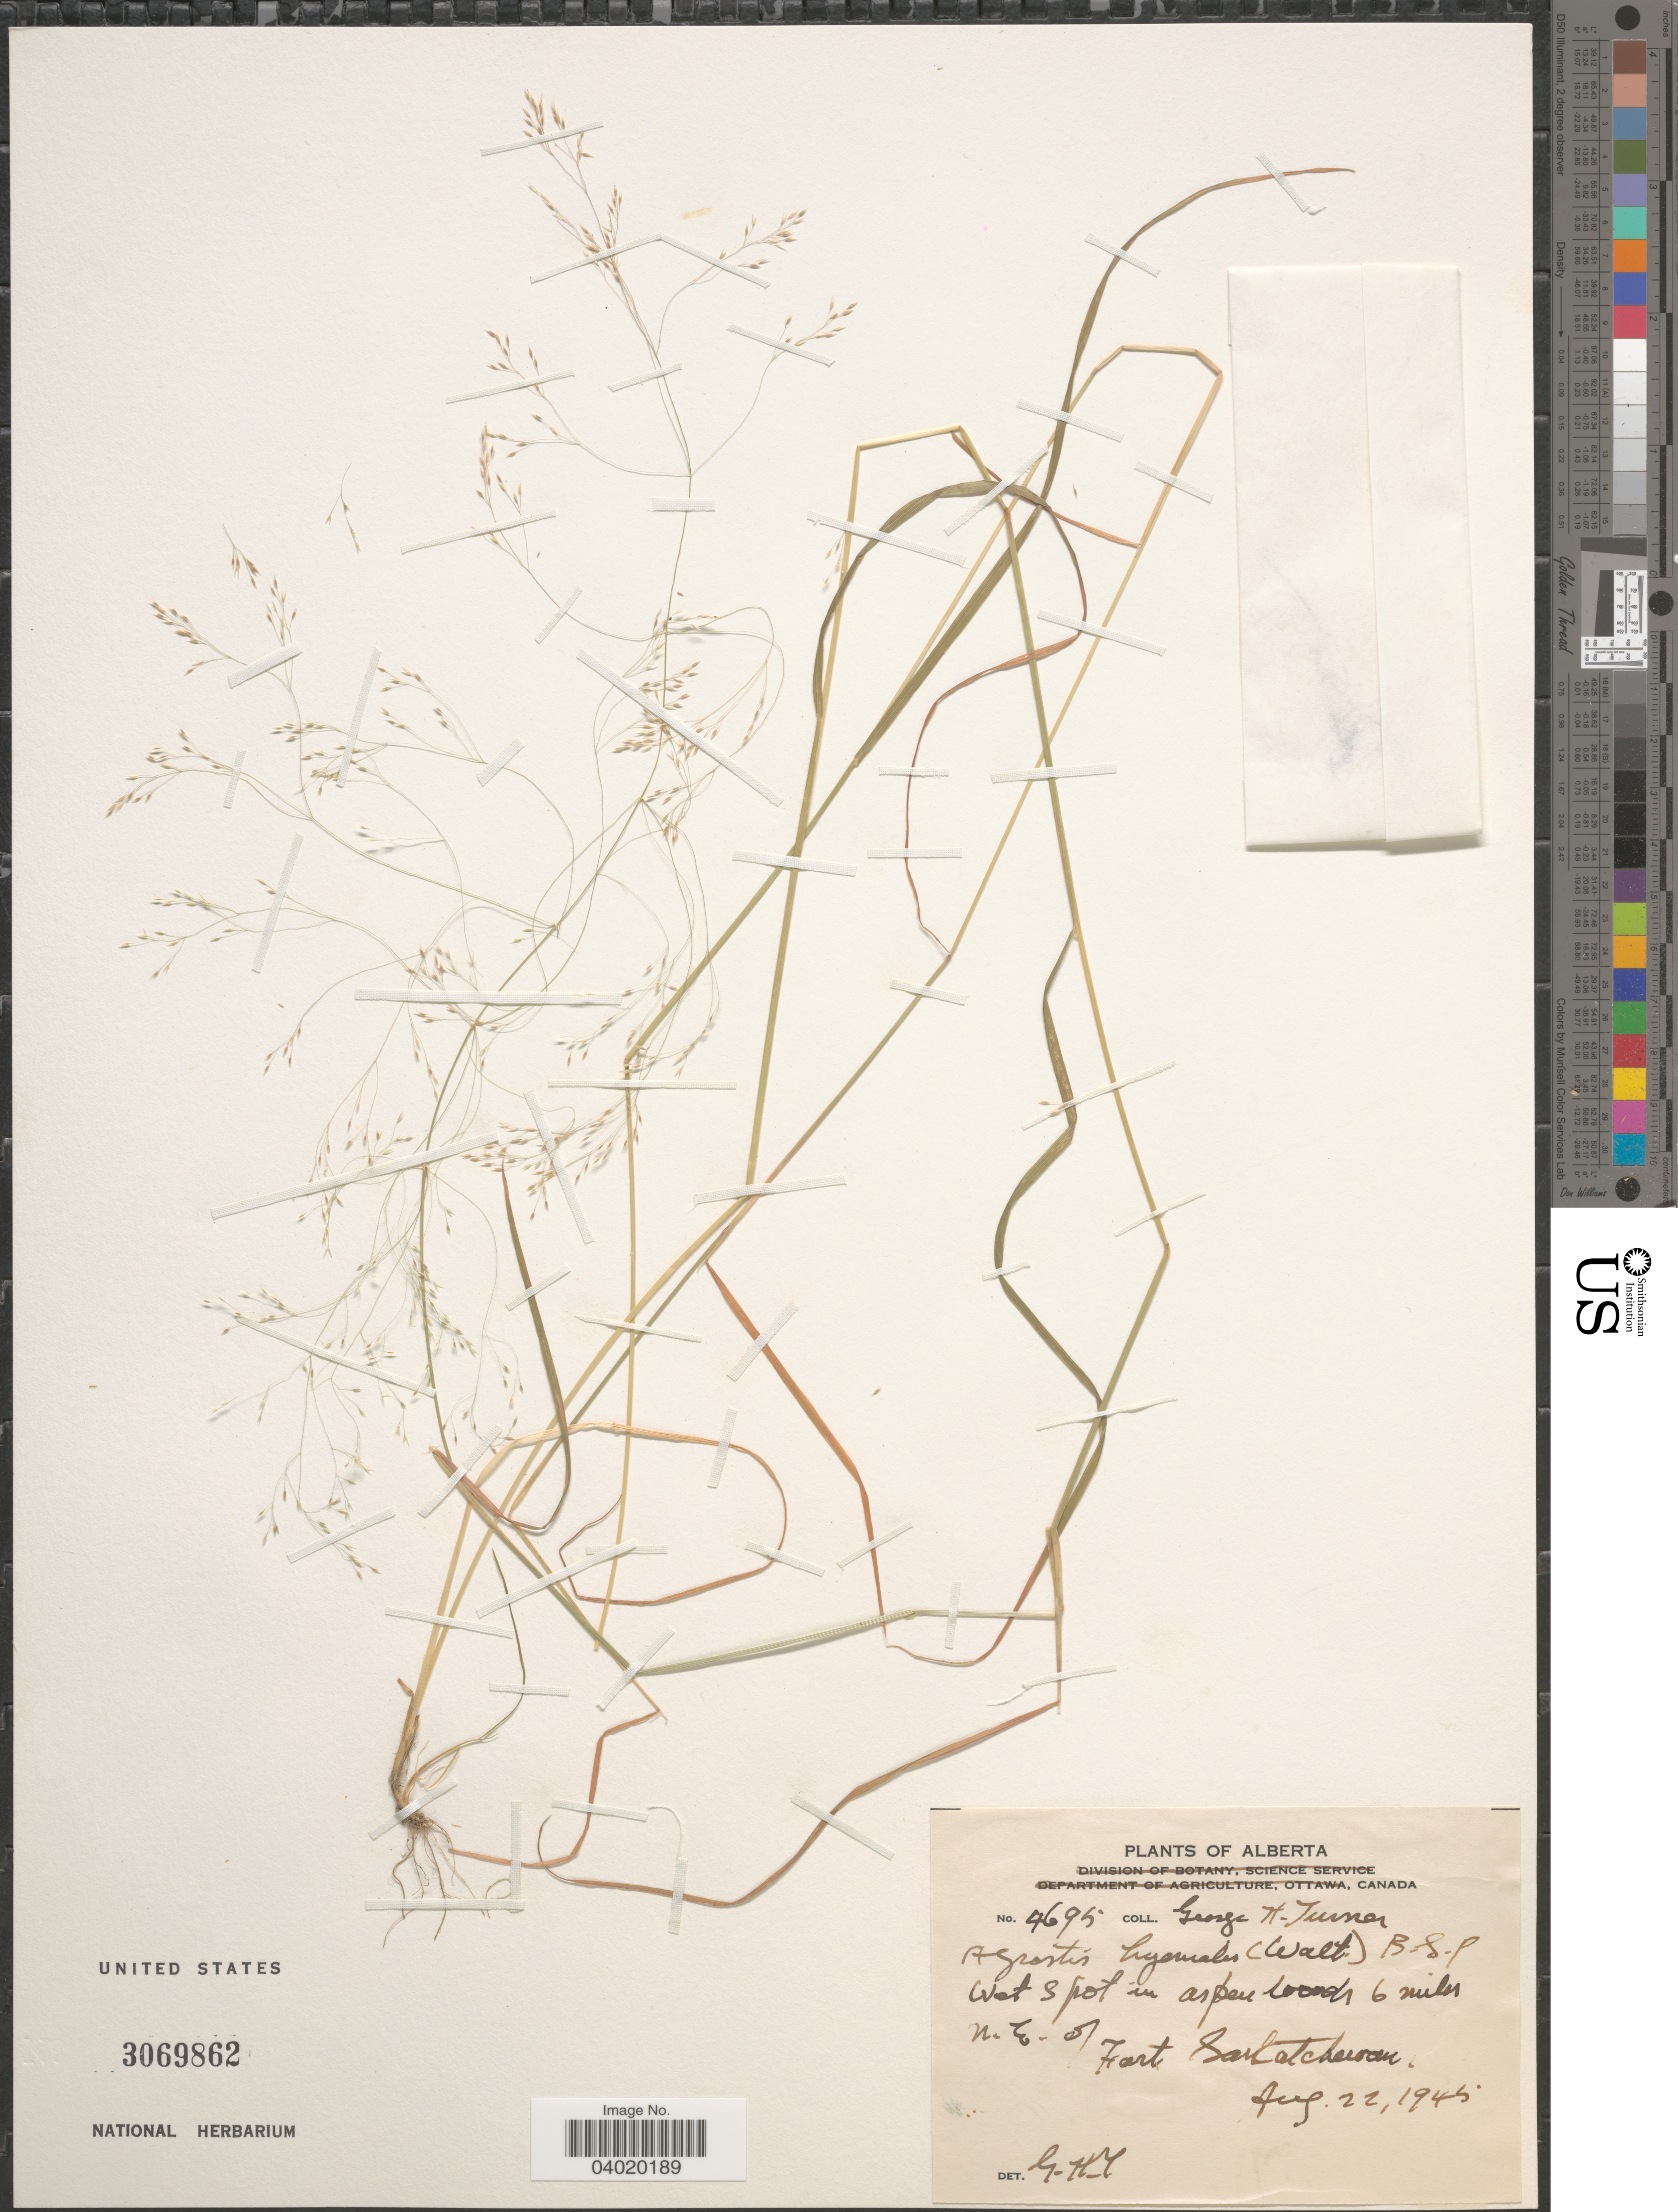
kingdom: Plantae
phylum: Tracheophyta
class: Liliopsida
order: Poales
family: Poaceae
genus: Agrostis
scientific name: Agrostis hyemalis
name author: (Walter) Britton et al.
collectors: G. H. Turner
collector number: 4695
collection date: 1945-08-22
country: Canada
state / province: Alberta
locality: Wet spot in aspen woods 6 miles N. E. of Fort Saskatchewan.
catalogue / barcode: US 3069862